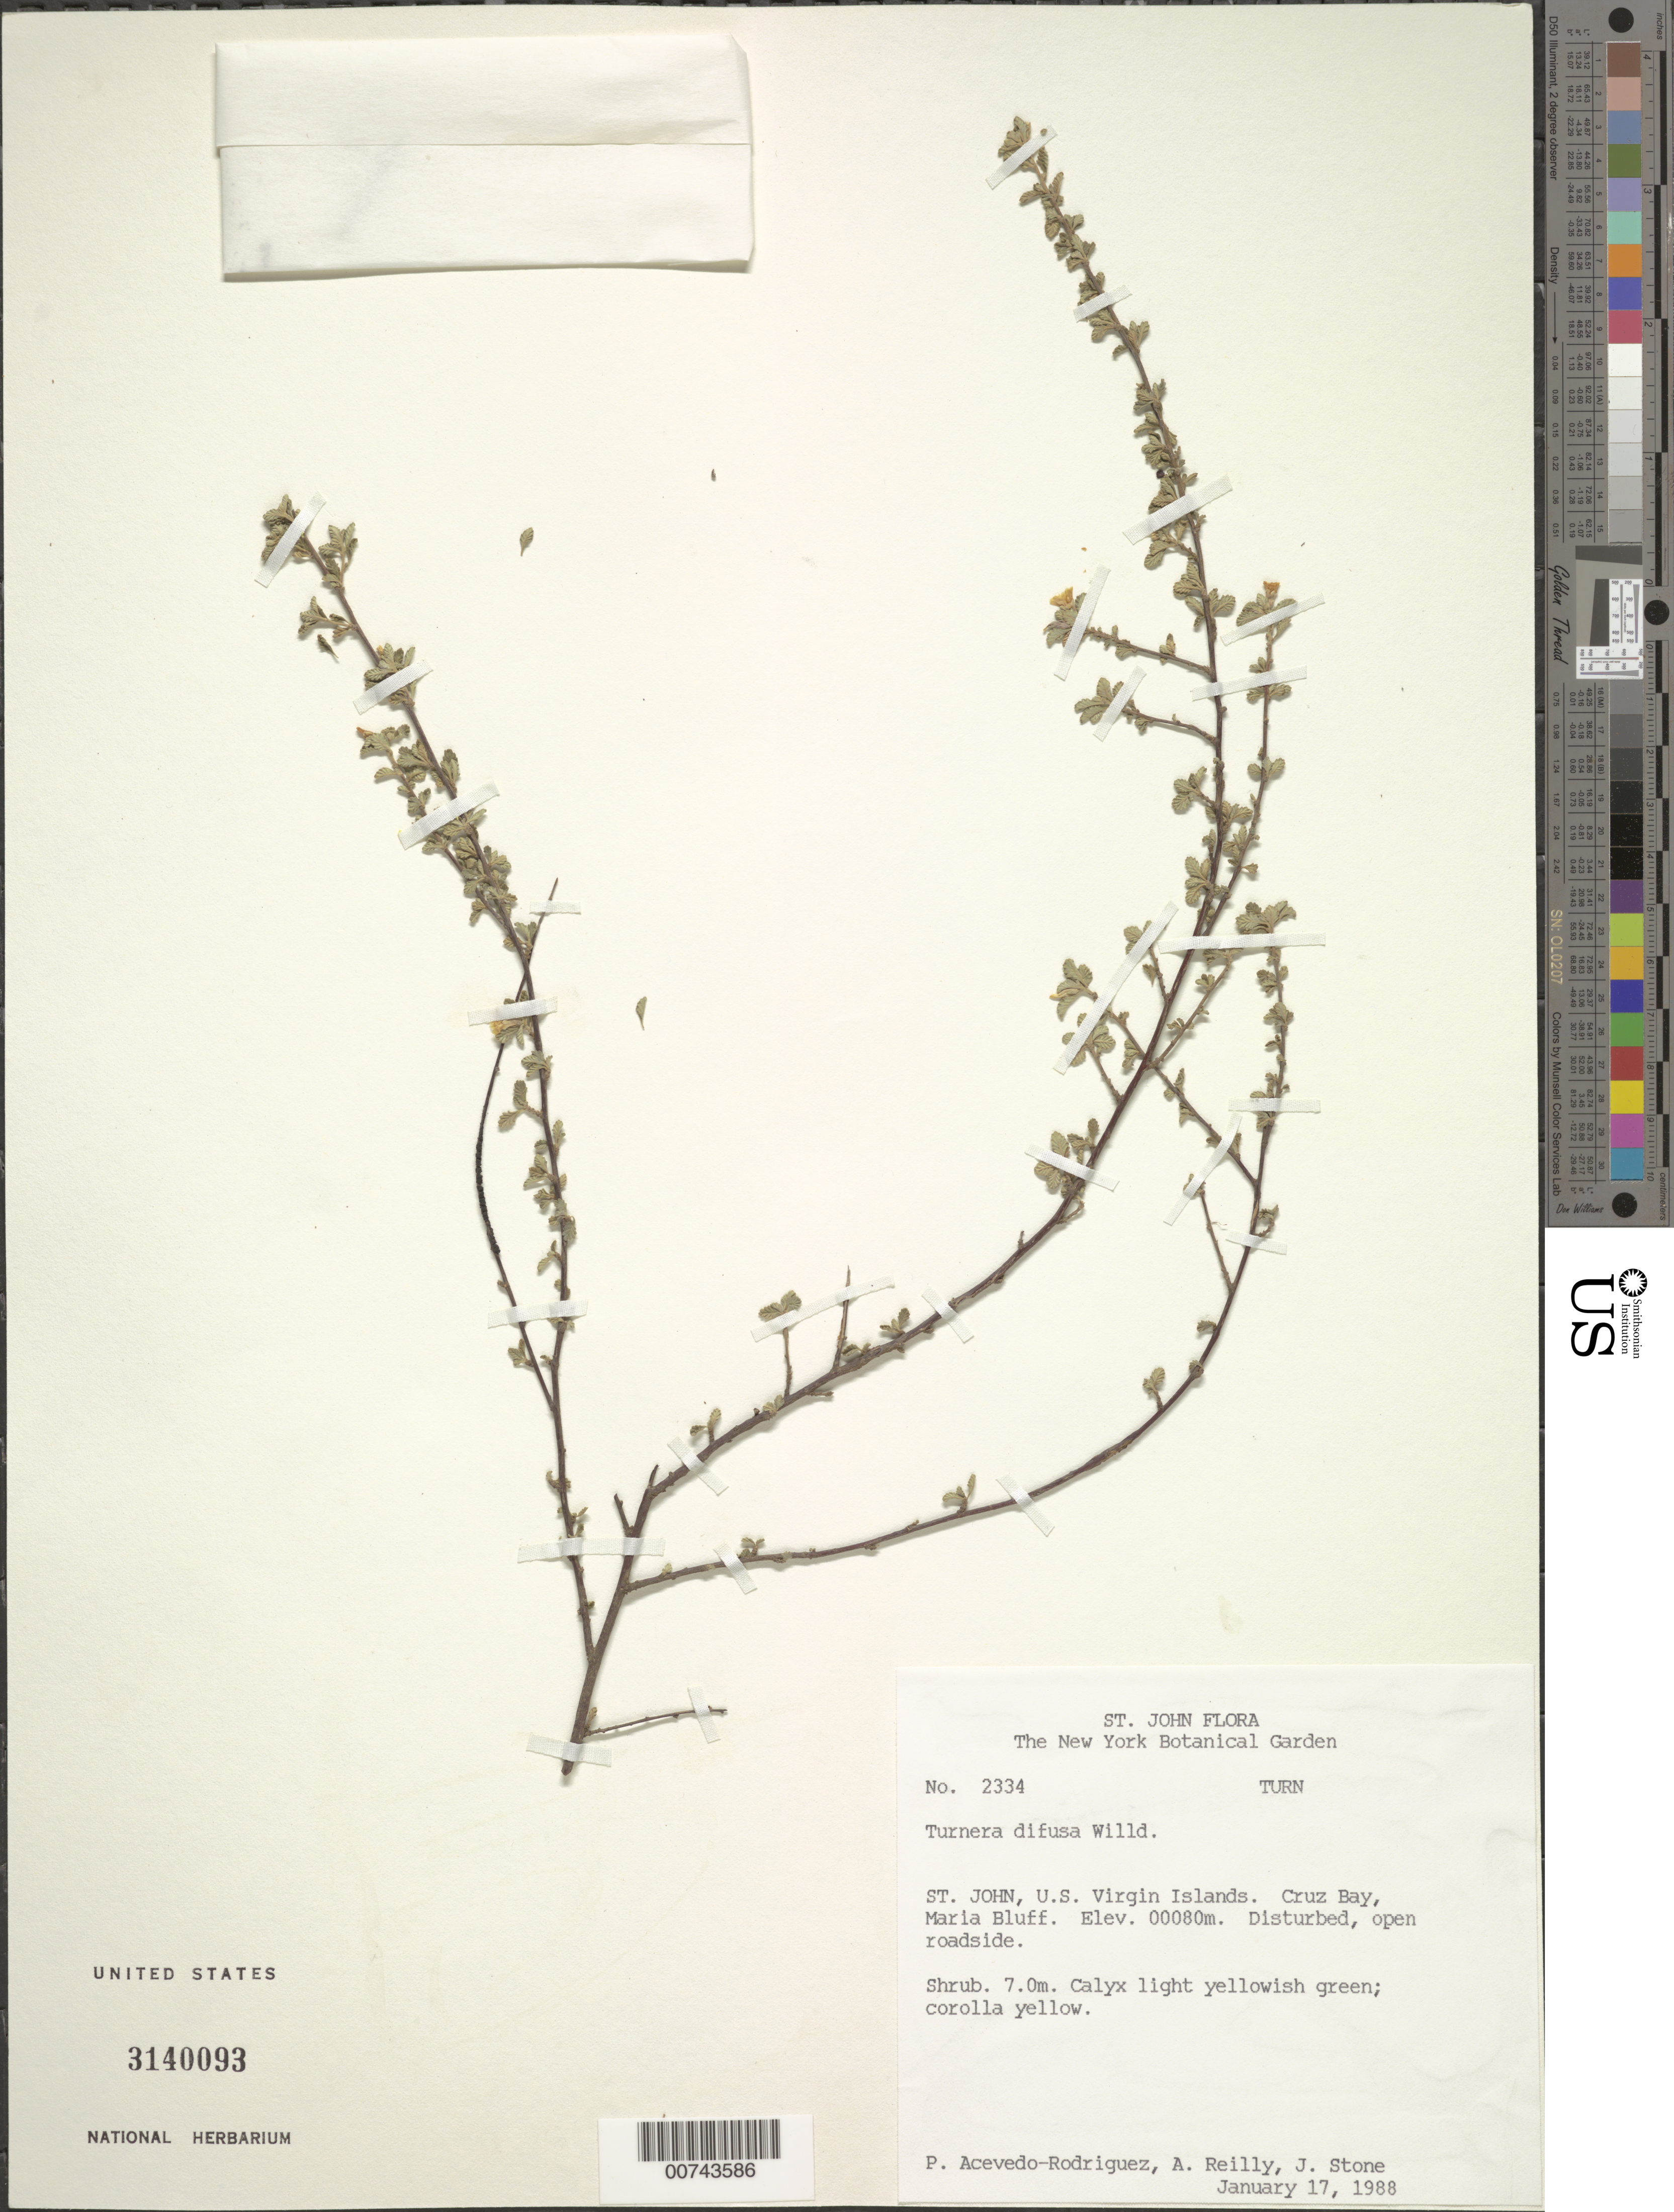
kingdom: Plantae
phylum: Tracheophyta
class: Magnoliopsida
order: Malpighiales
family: Turneraceae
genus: Turnera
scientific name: Turnera diffusa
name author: Willd. ex Schult.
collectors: P. Acevedo-Rodr., A. Reilly & J. Stone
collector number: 2334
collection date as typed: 17 Jan 1988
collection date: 1988-01-17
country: U.S. Virgin Islands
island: St. John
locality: Cruz Bay Quarter; Maria Bluff.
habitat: Disturbed, open roadside.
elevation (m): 80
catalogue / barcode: US 3140093